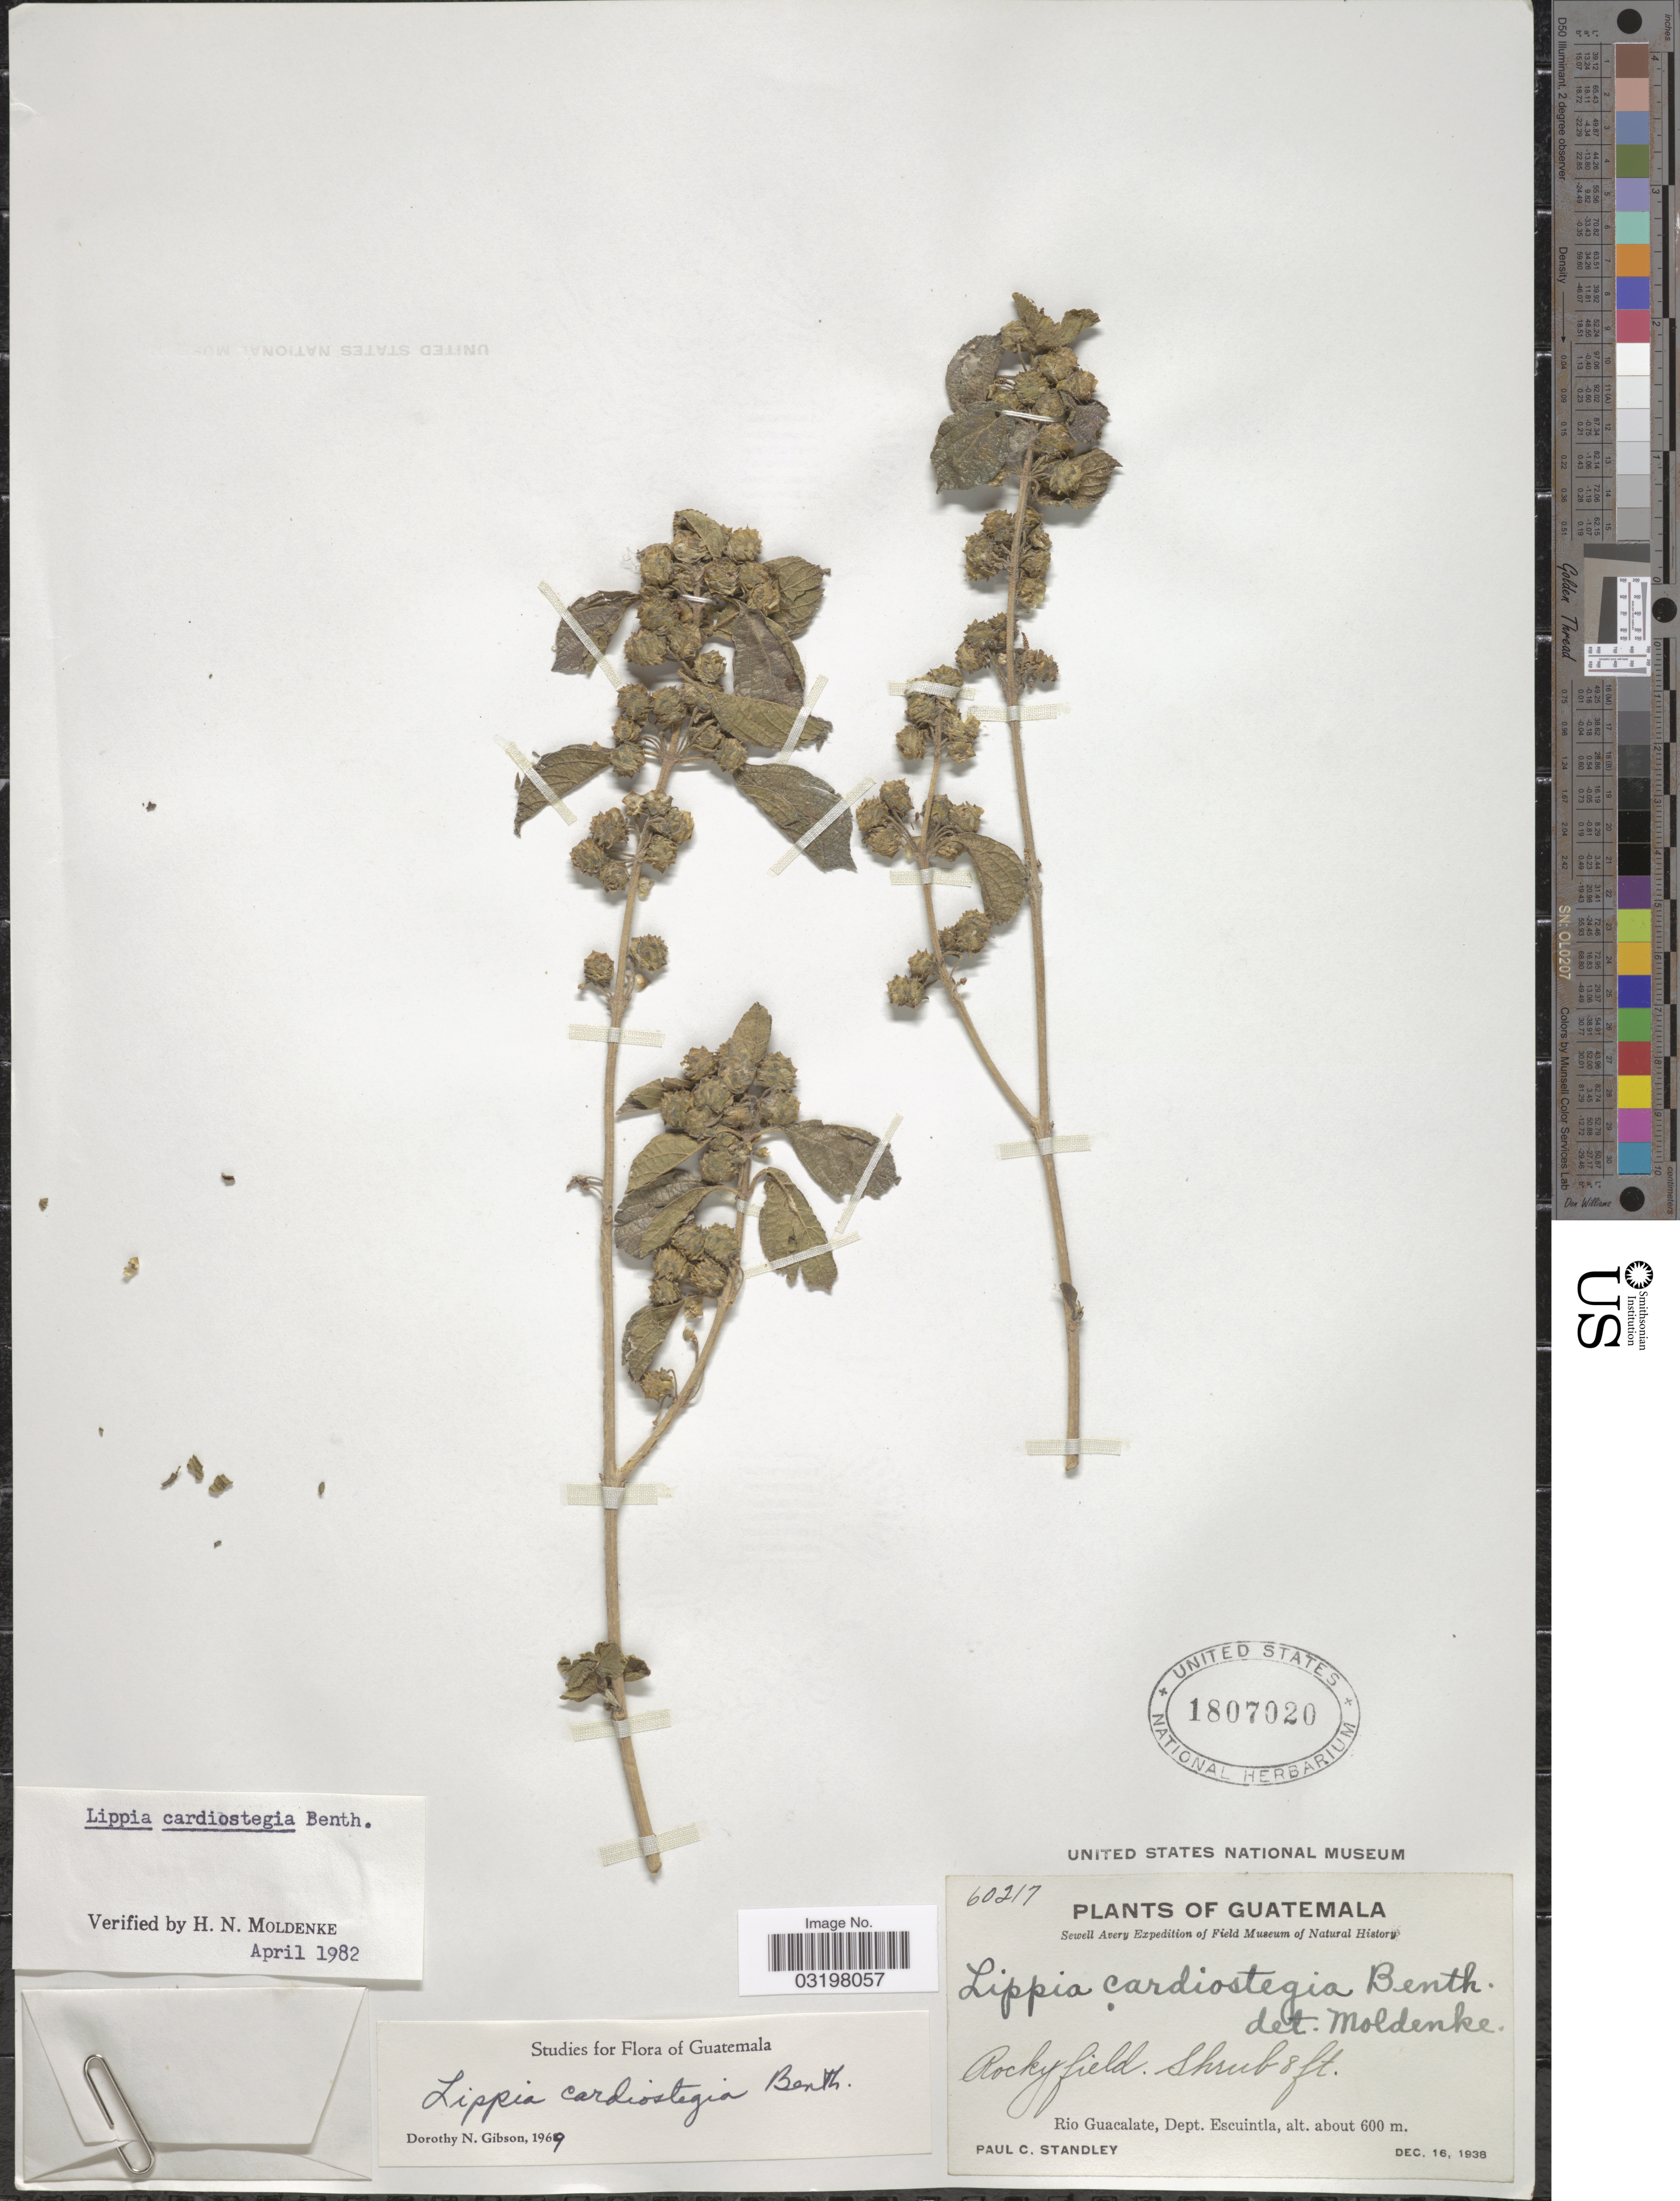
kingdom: Plantae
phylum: Tracheophyta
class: Magnoliopsida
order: Lamiales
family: Verbenaceae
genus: Lippia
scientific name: Lippia cardiostegia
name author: Benth.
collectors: P. C. Standley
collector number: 60217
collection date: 1938-12-16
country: Guatemala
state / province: Escuintla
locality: Rio Guacalate, Dept. Escuintla.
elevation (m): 600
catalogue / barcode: US 1807020